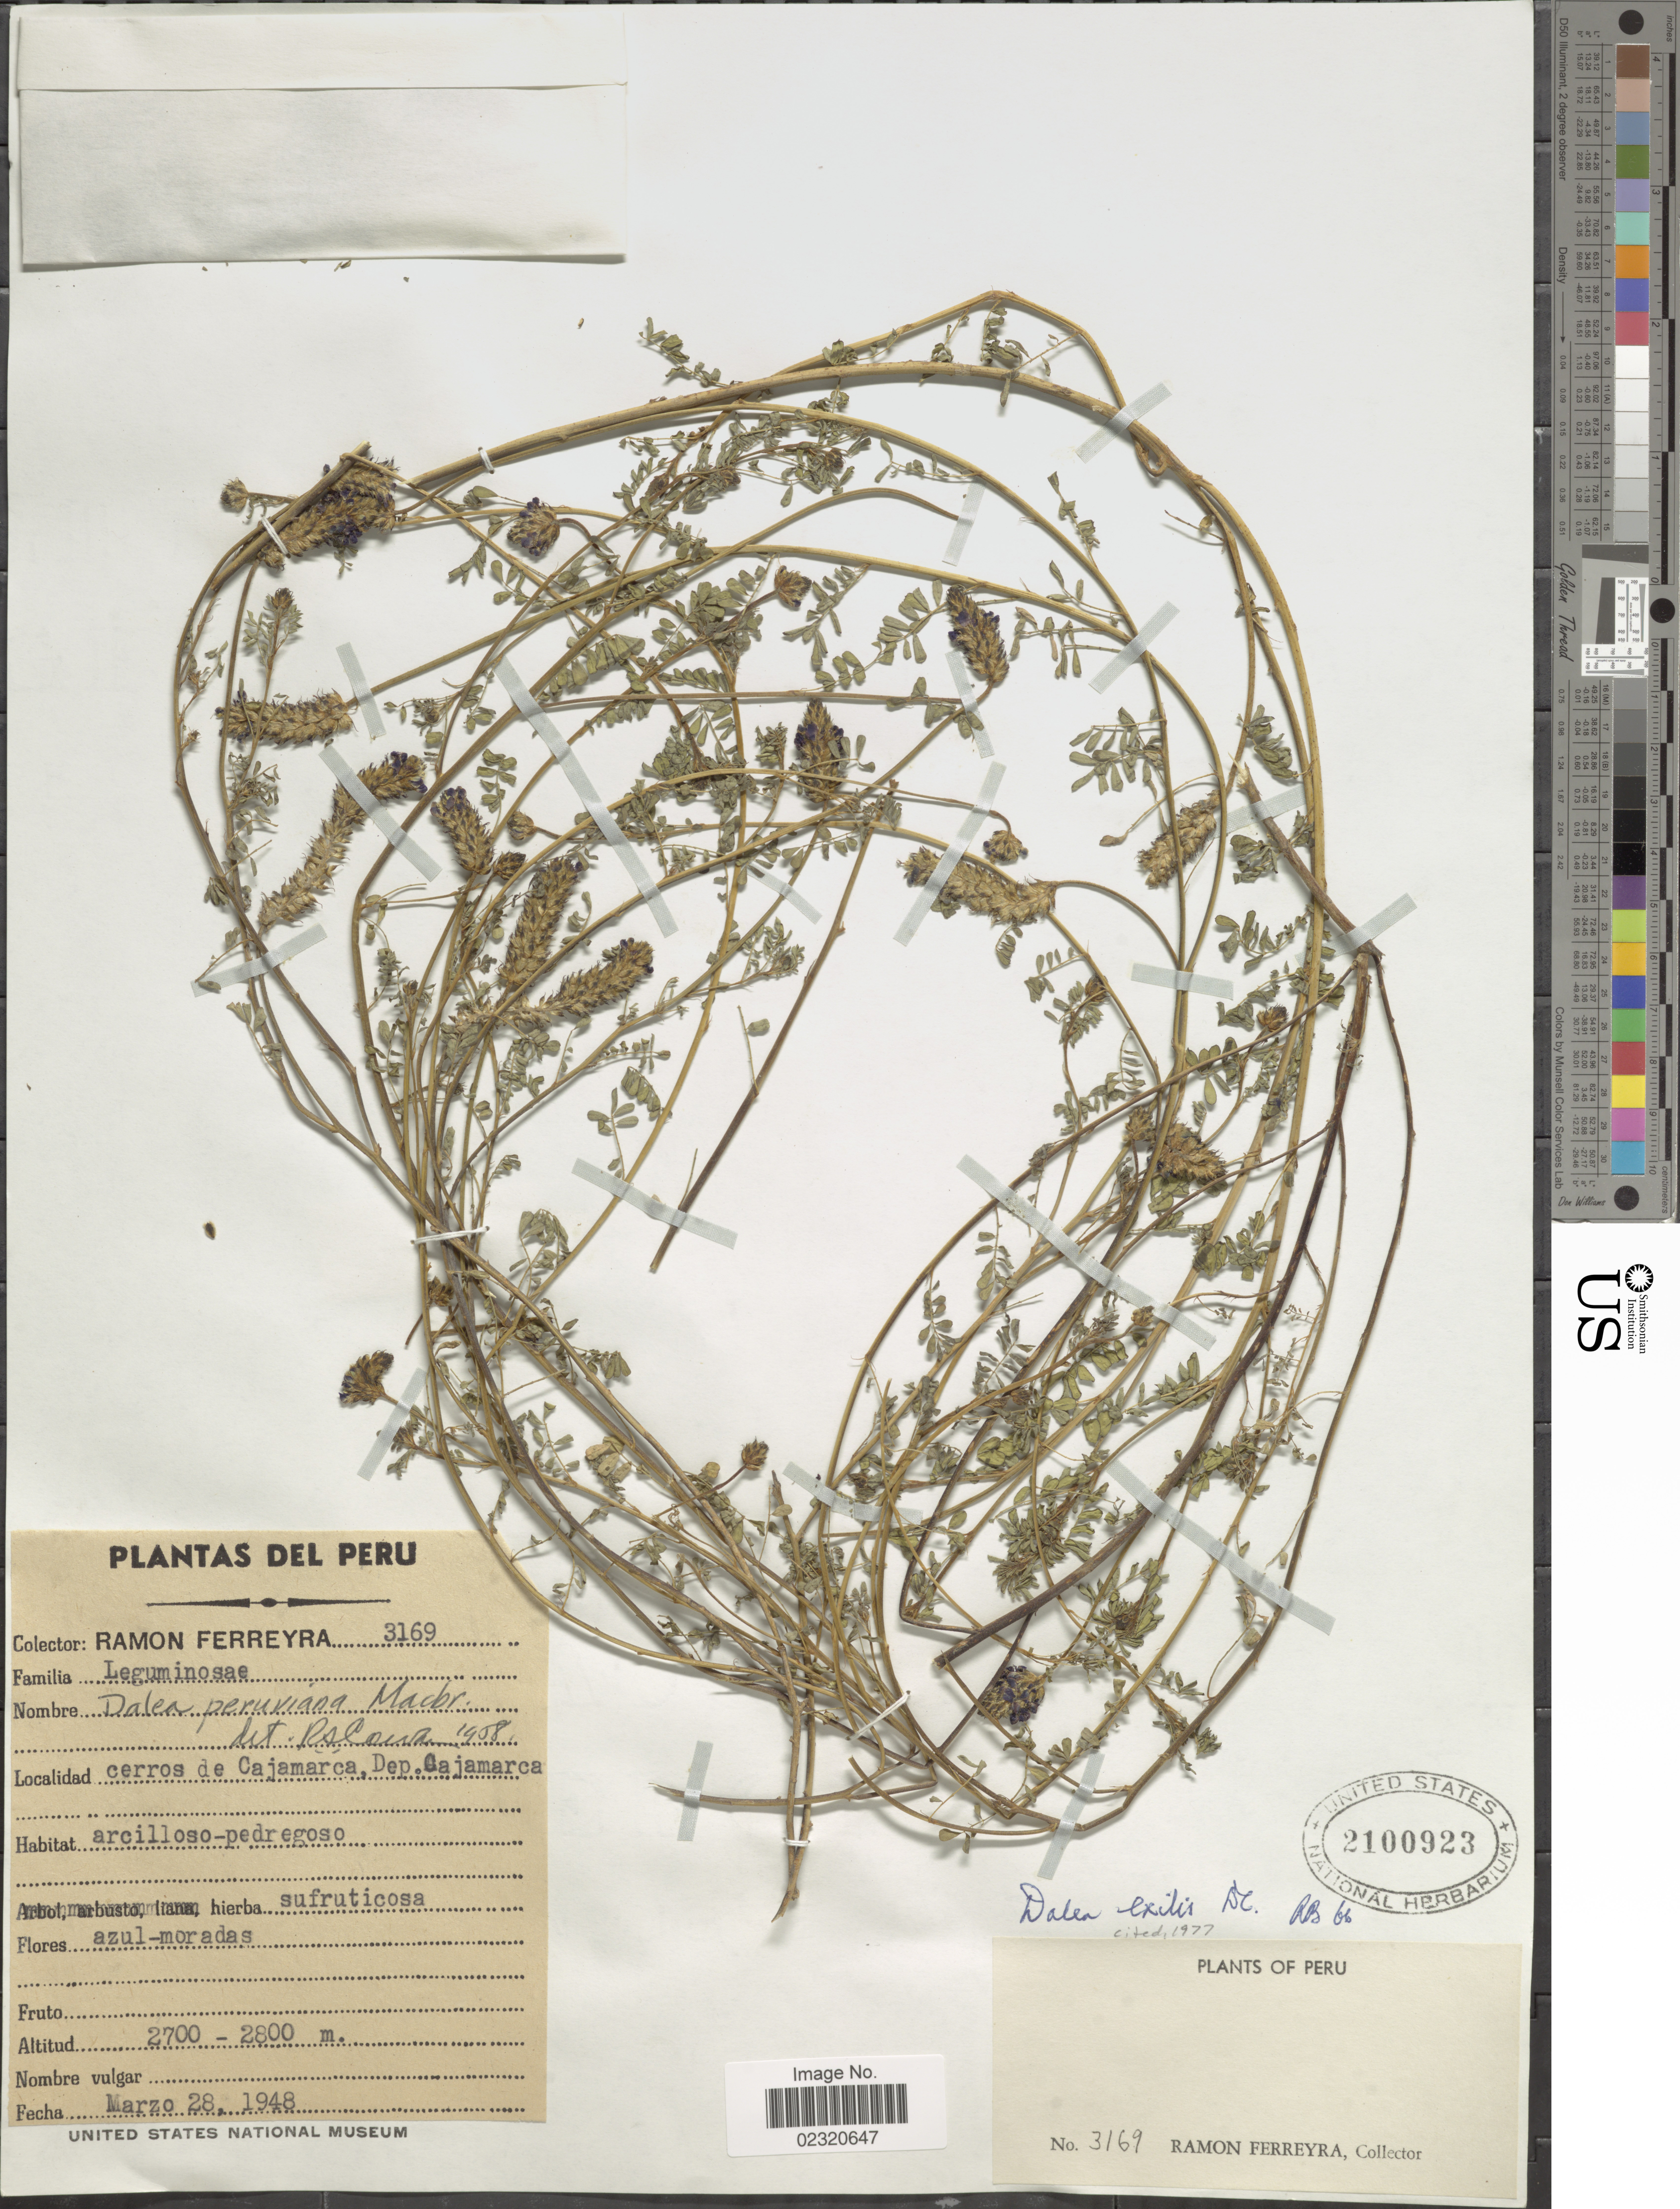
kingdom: Plantae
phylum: Tracheophyta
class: Magnoliopsida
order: Fabales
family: Fabaceae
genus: Dalea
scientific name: Dalea exilis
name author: DC.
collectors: R. A. Ferreyra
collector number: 3169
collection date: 1948-03-28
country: Peru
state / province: Cajamarca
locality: Cerros de Cajamarca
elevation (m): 2700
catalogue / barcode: US 2100923